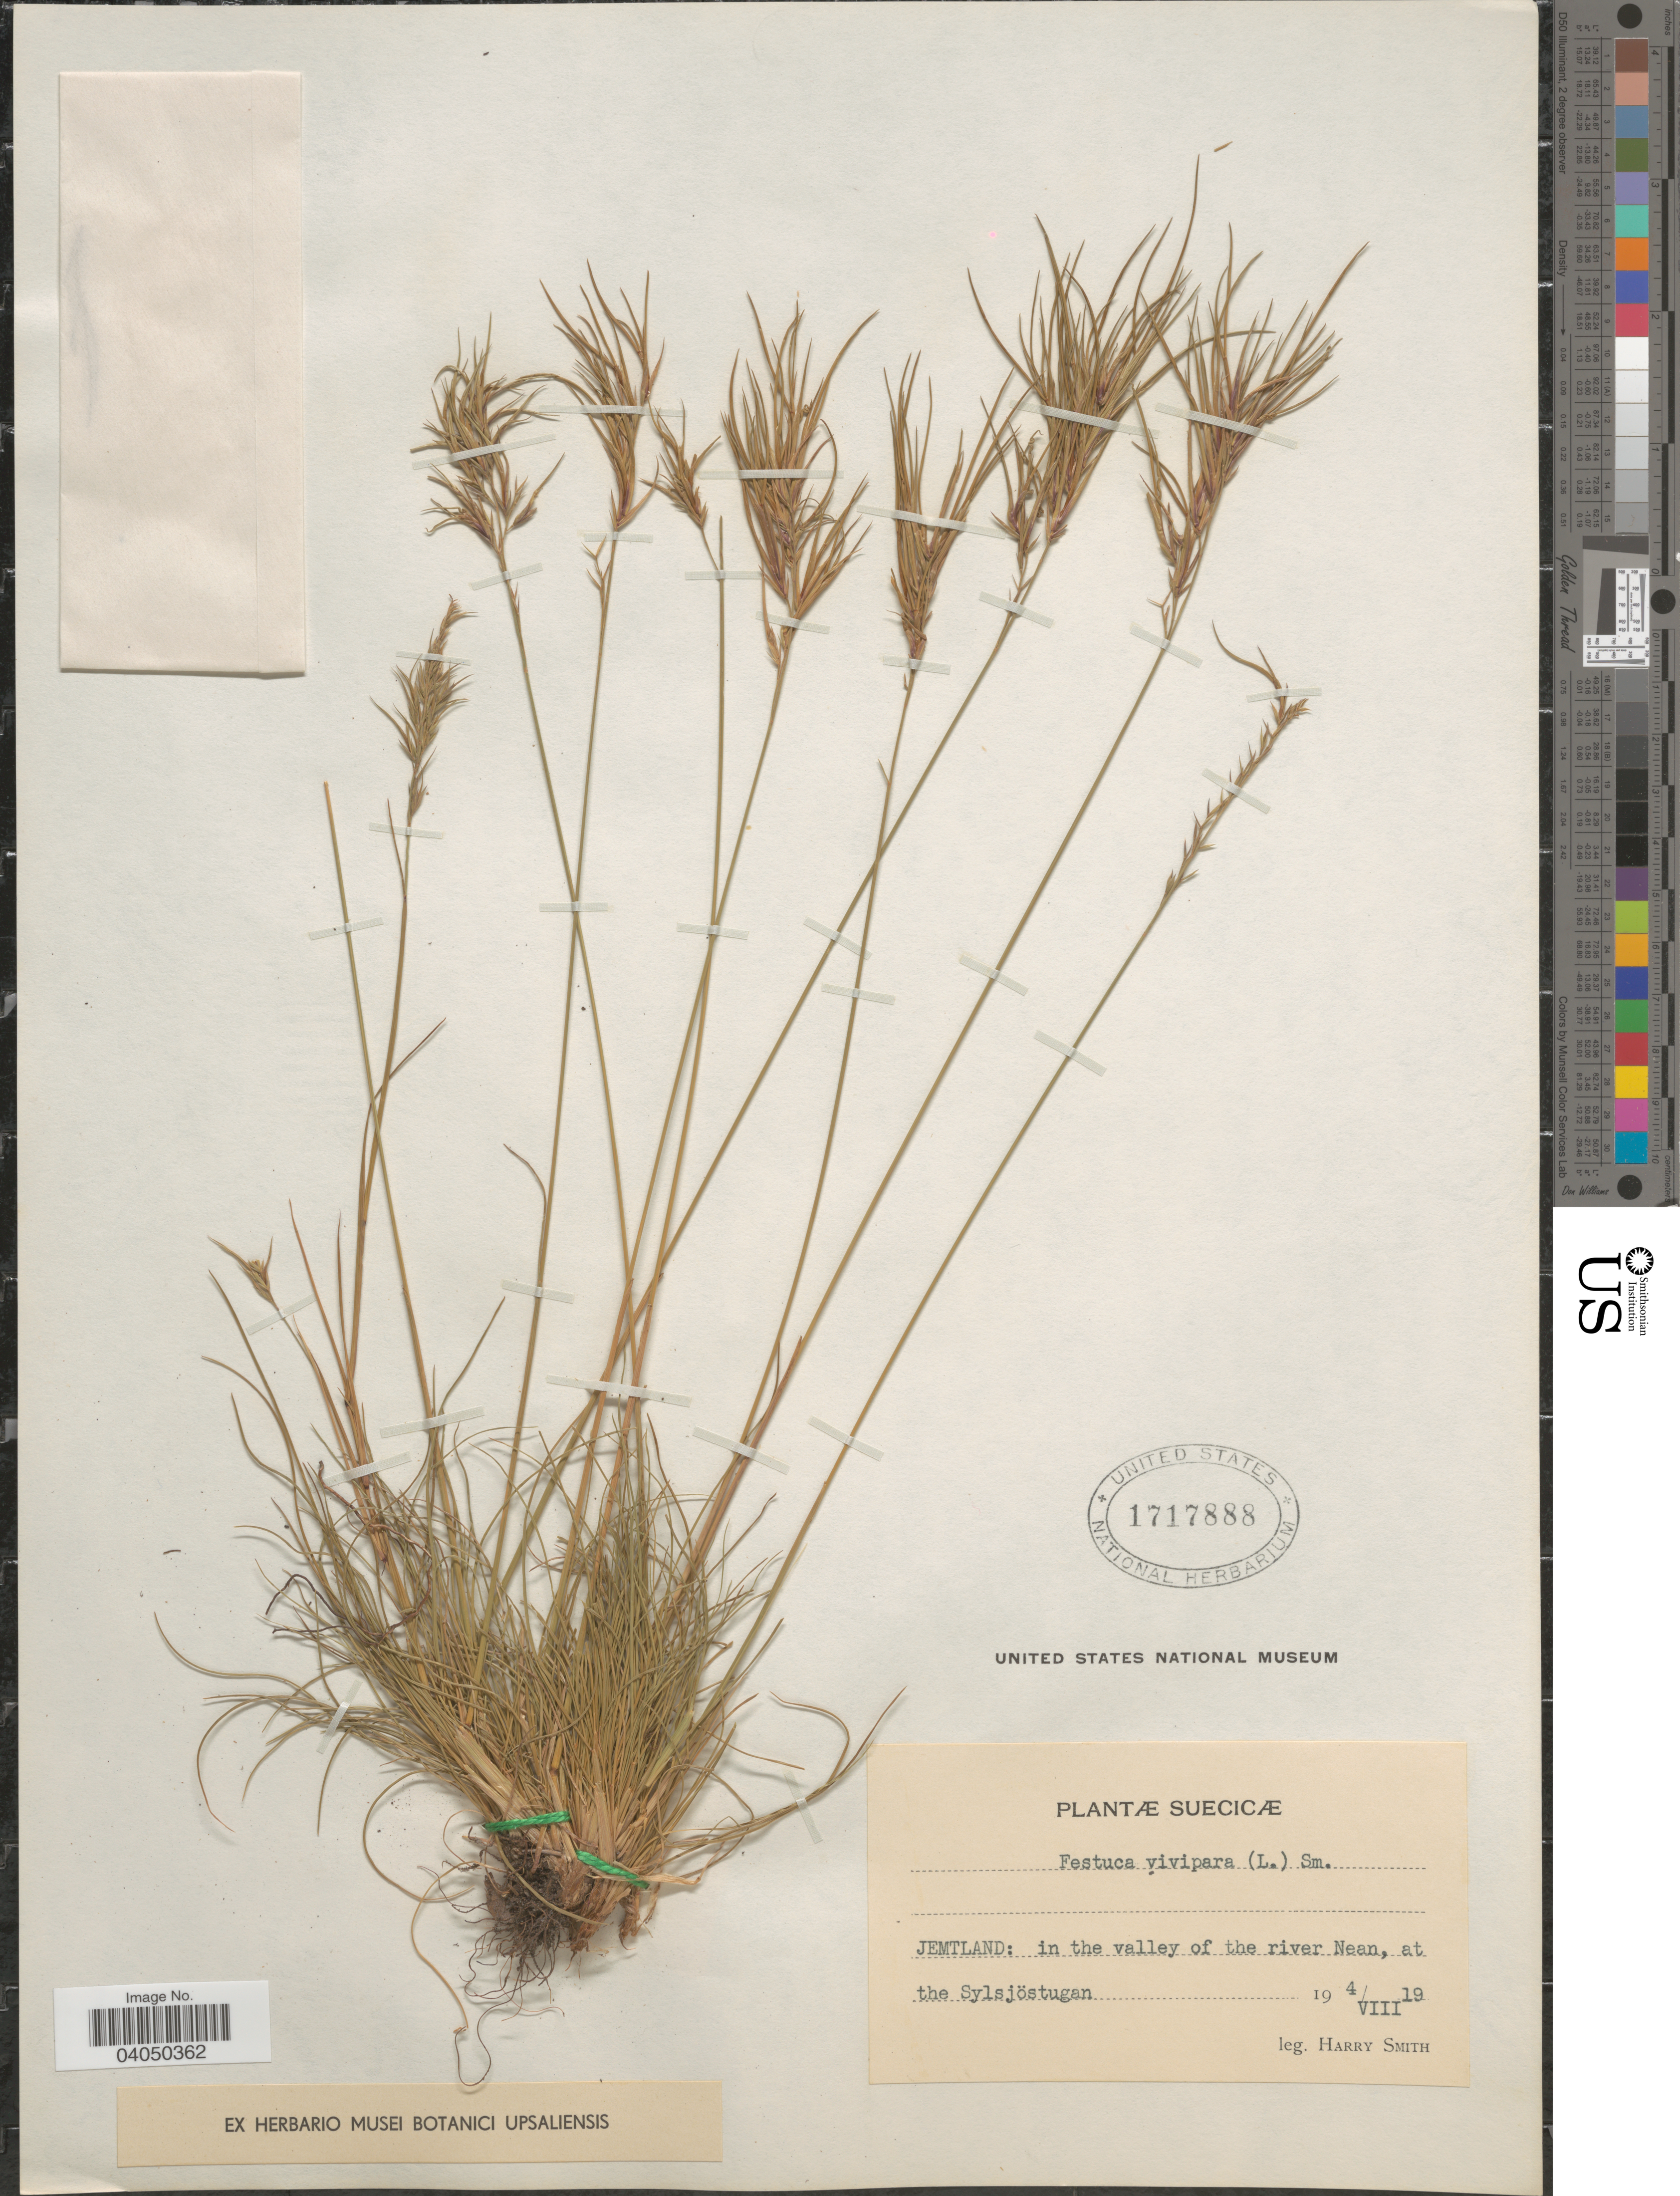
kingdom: Plantae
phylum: Tracheophyta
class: Liliopsida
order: Poales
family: Poaceae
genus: Festuca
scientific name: Festuca vivipara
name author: (L.) Sm.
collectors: H. Smith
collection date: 1919-08-04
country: Sweden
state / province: Jämtland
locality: Suecicæ. Jemtland: in the valley of the river Nean, at the Sylsjöstugan.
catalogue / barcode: US 1717888